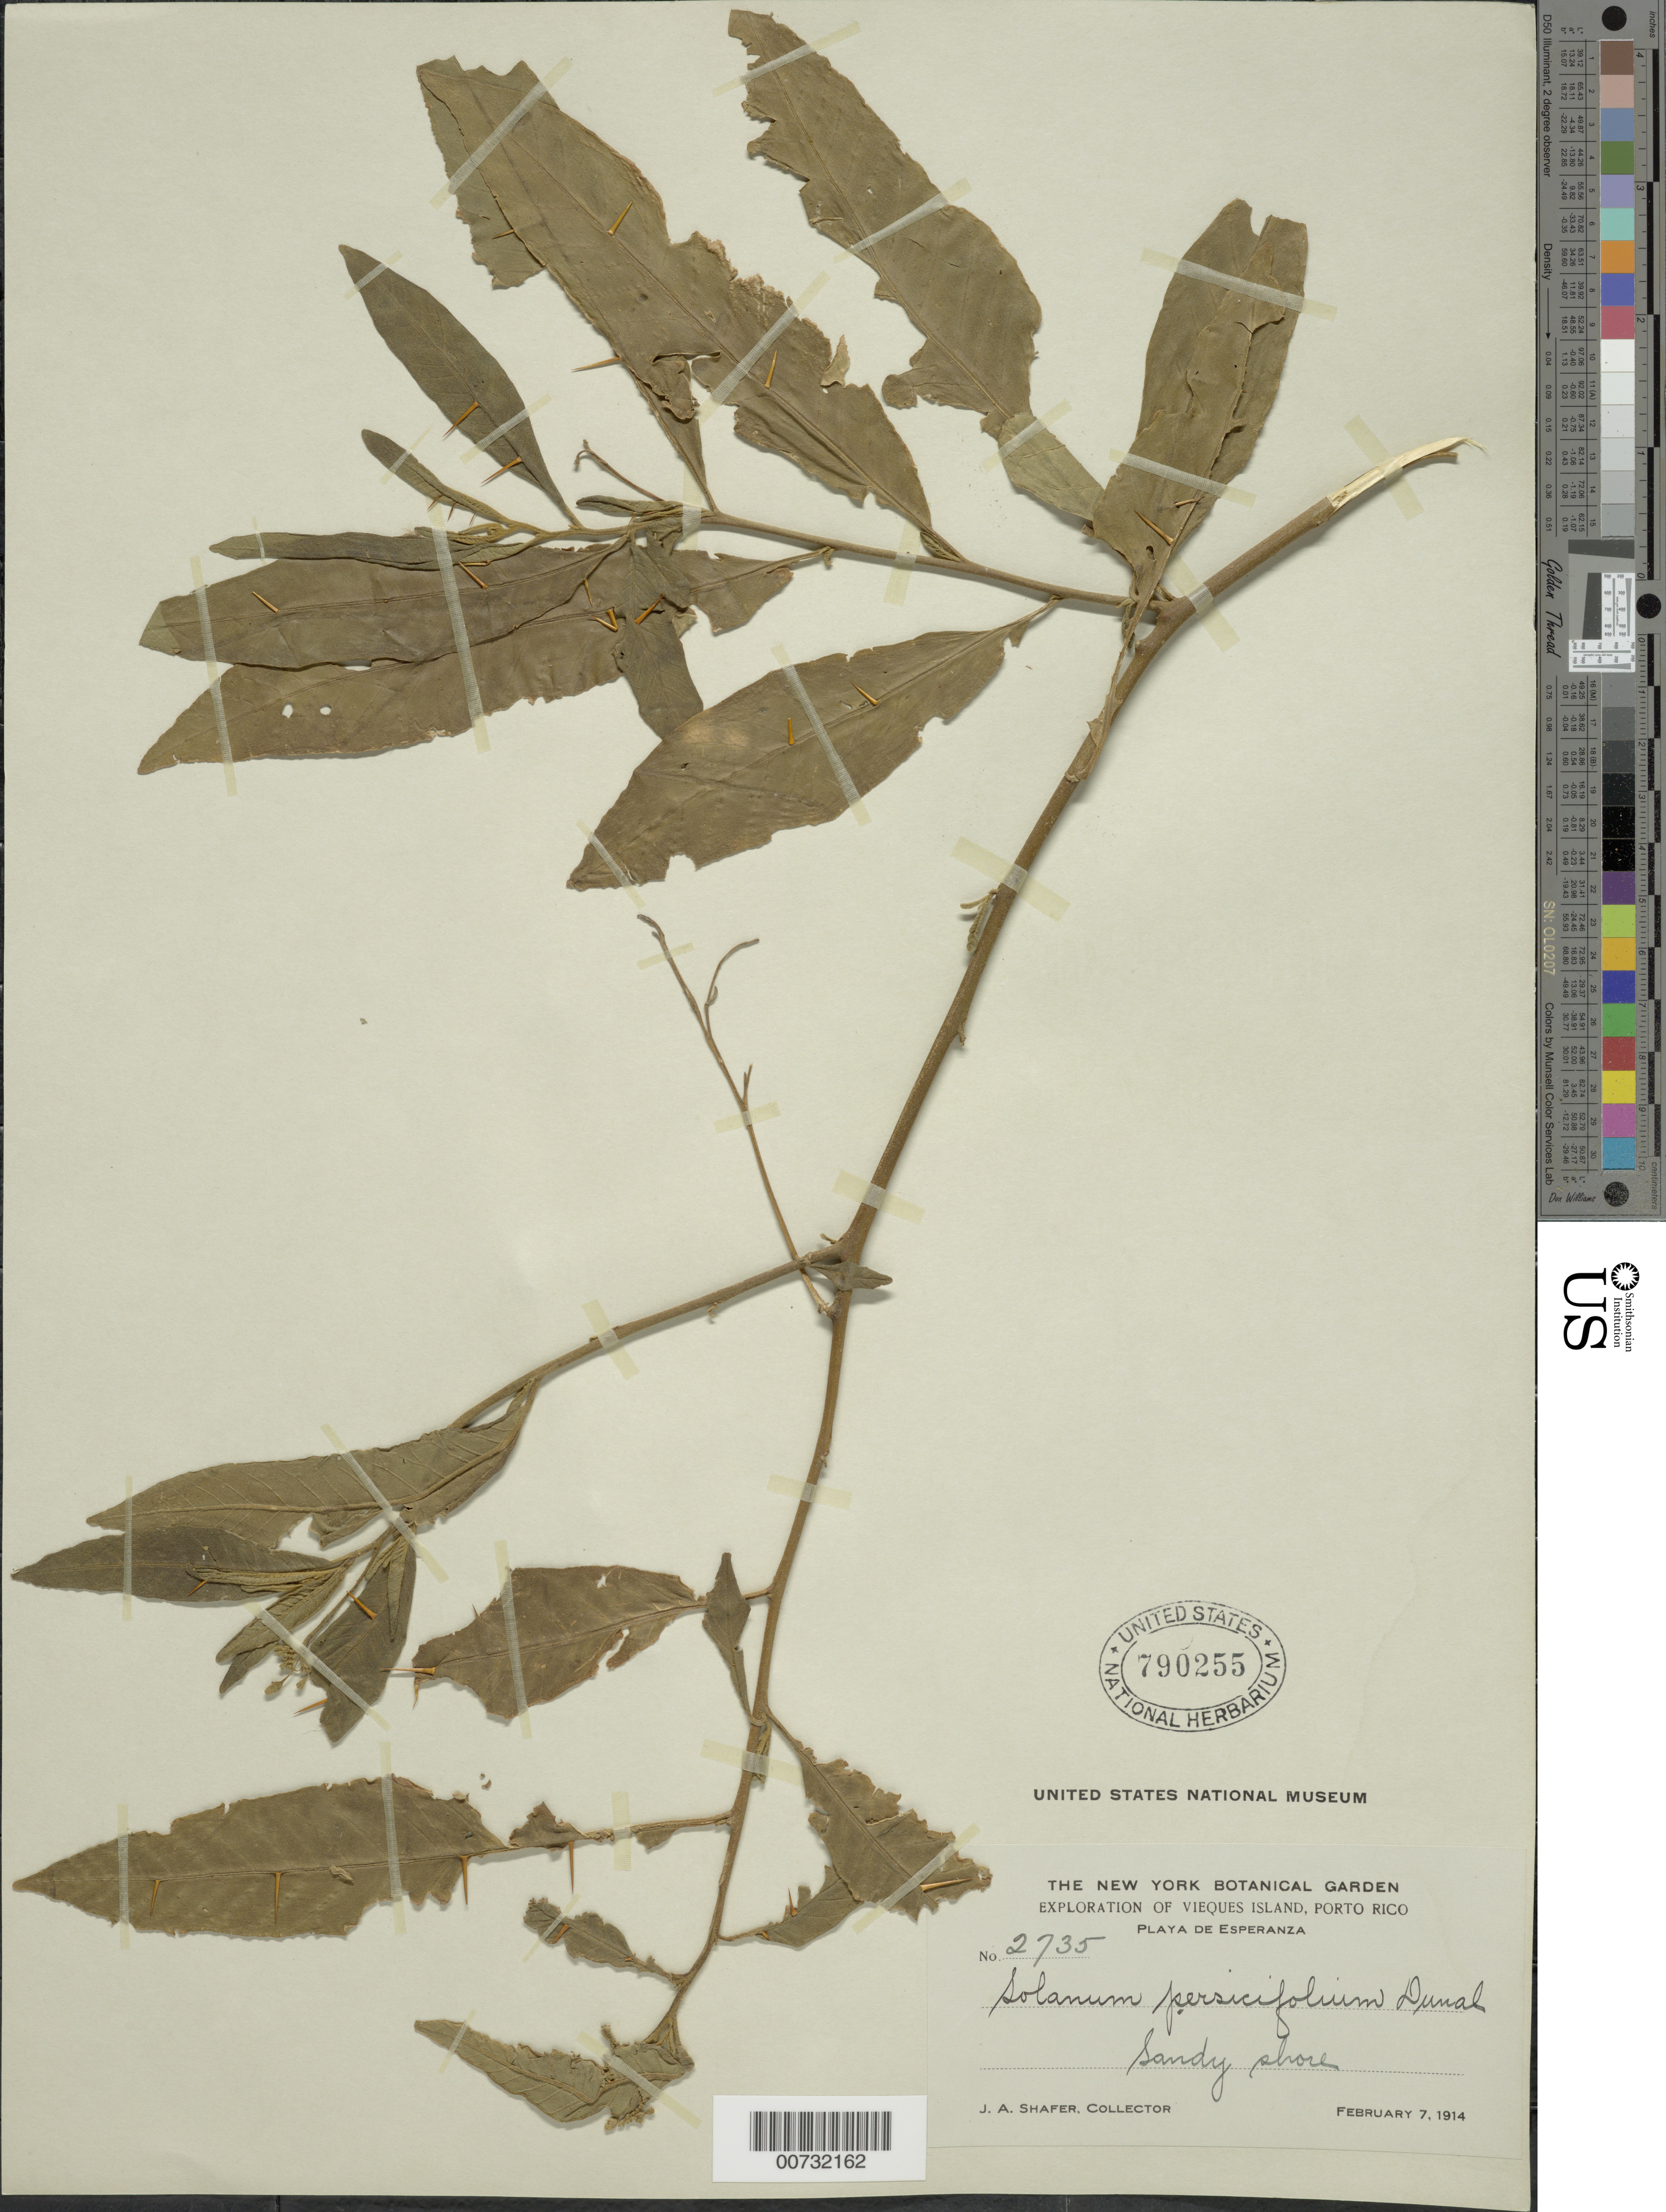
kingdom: Plantae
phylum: Tracheophyta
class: Magnoliopsida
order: Solanales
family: Solanaceae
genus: Solanum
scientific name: Solanum bahamense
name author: L.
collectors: J. A. Shafer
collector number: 2735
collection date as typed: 07 Feb 1914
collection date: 1914-02-07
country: Puerto Rico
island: Vieques I.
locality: Playa de Esperanza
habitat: Sandy shore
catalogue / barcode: US 790255